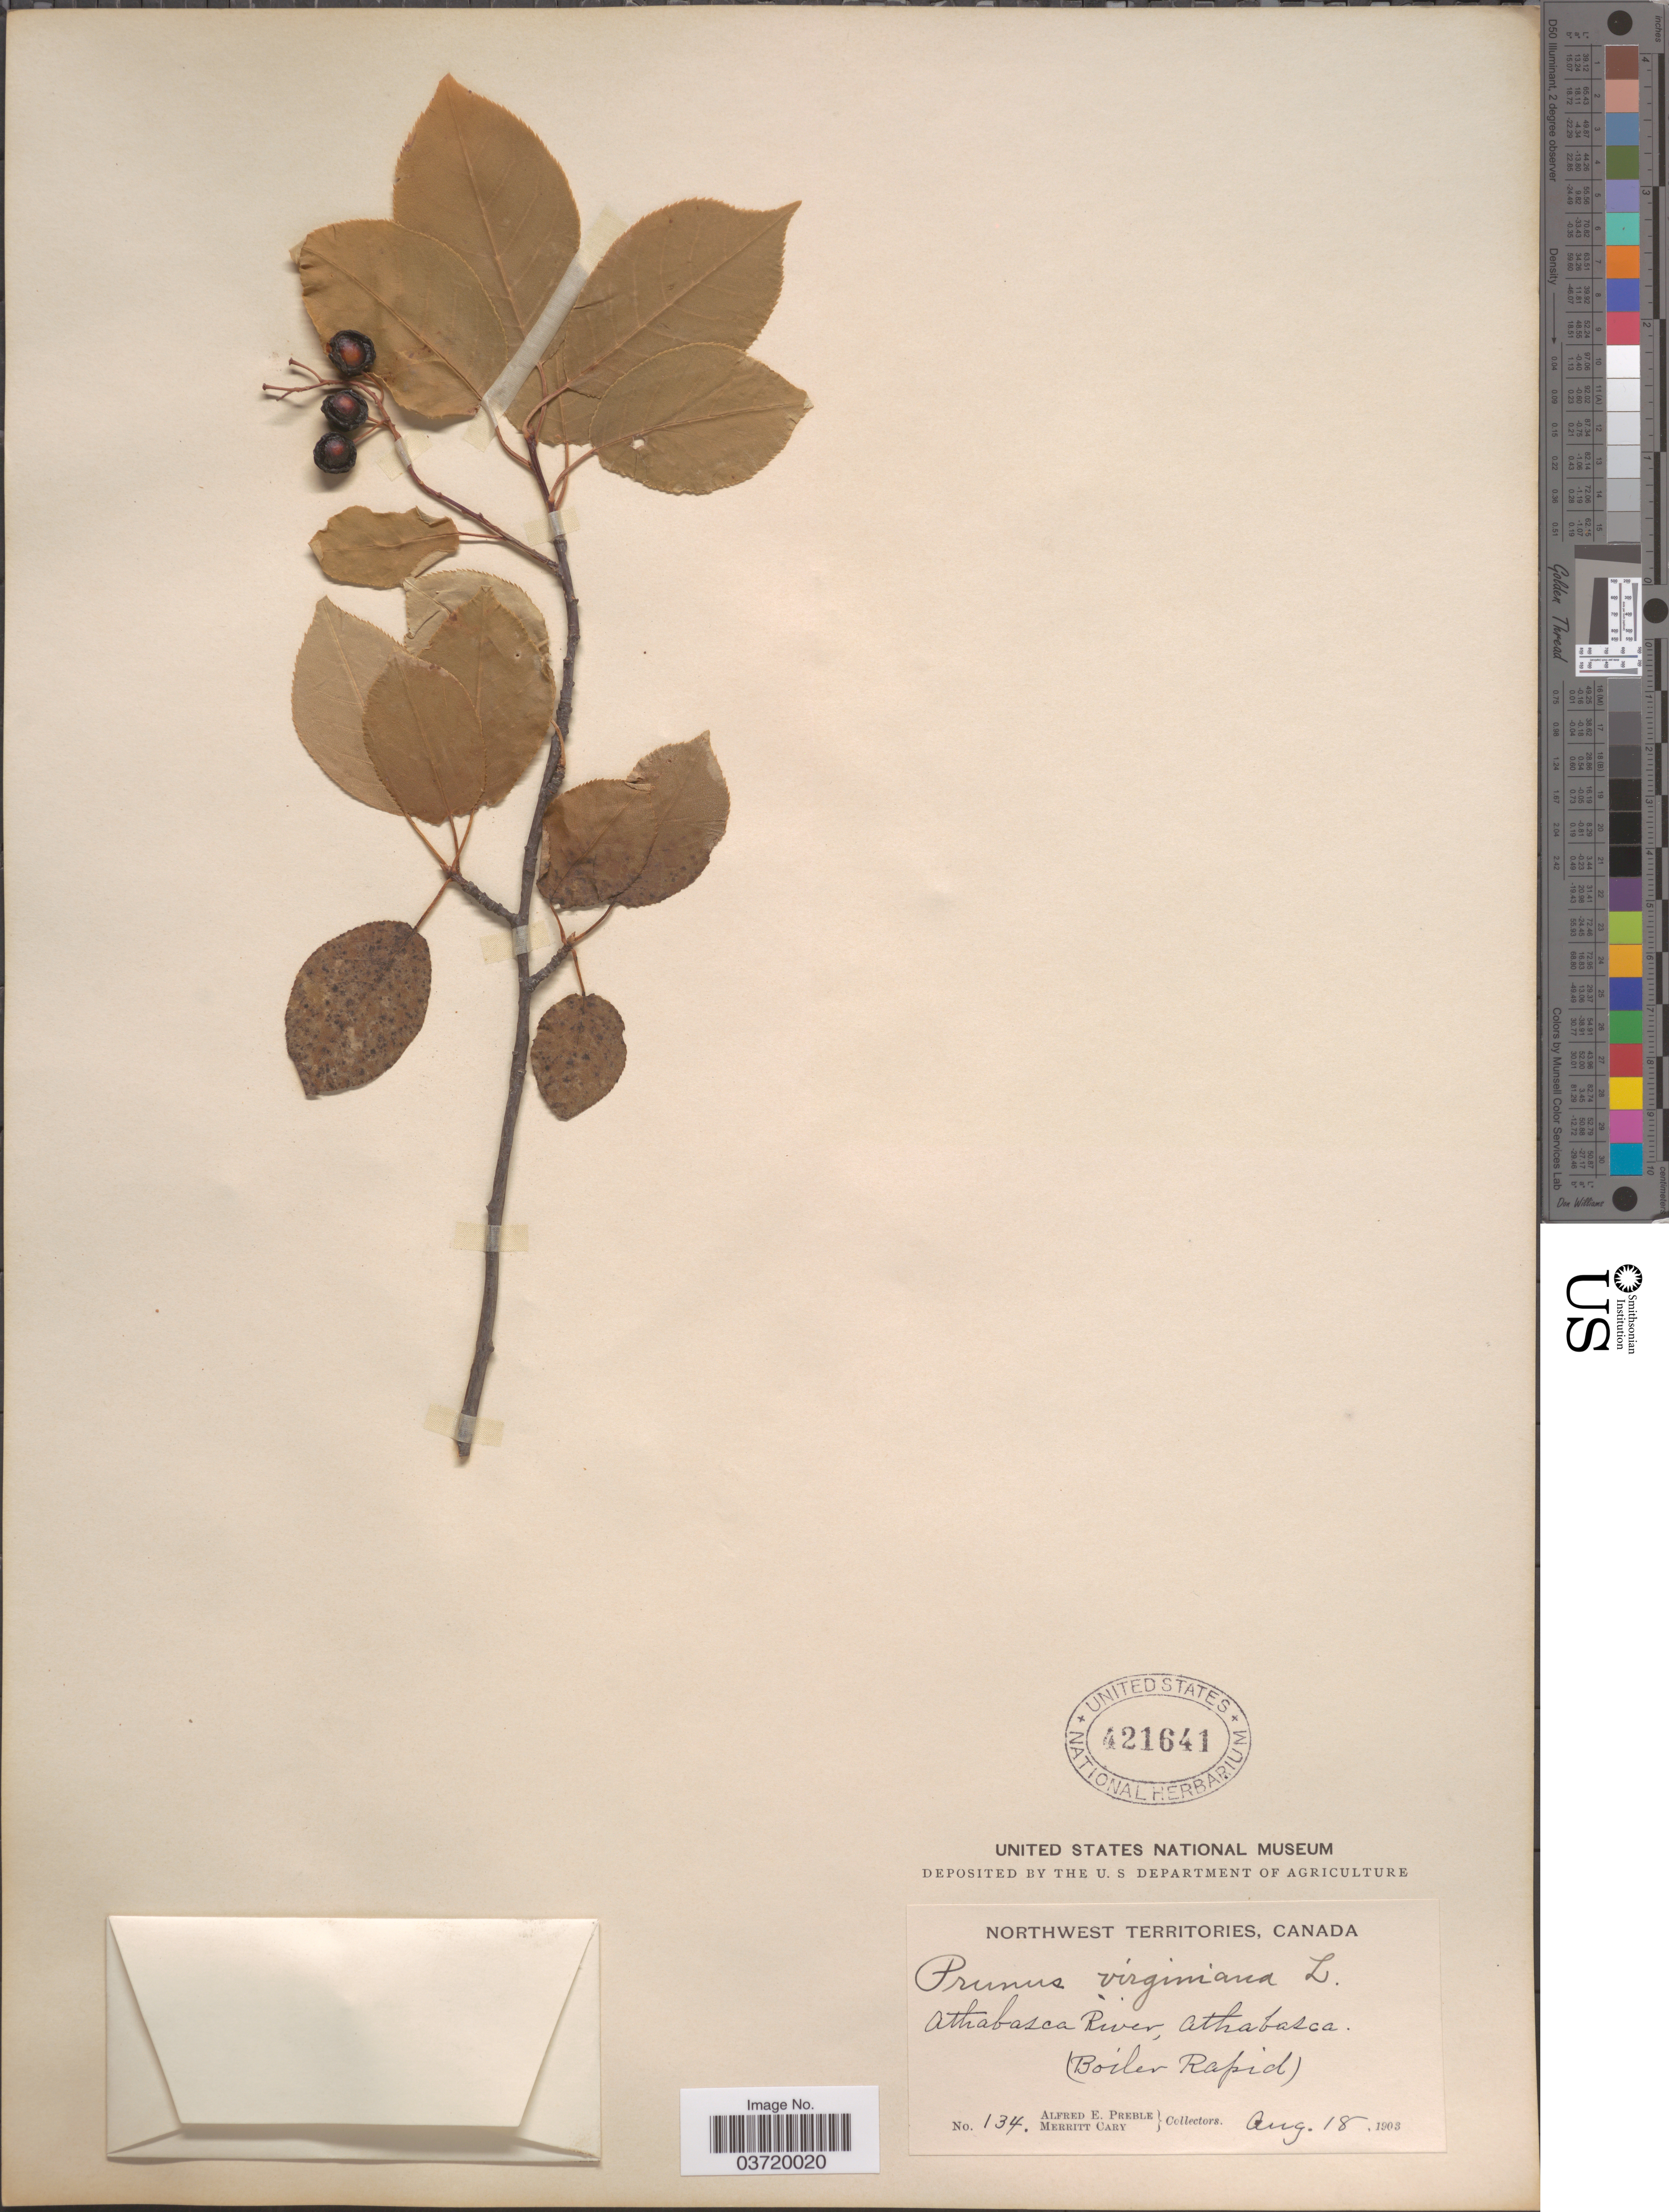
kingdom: Plantae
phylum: Tracheophyta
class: Magnoliopsida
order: Rosales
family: Rosaceae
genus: Prunus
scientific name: Prunus virginiana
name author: L.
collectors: A. Preble & M. Cary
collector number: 134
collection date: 1903-08-18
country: Canada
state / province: Northwest Territories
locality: Athabasca River, Athabasca. (Boiler Rapid).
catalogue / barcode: US 421641